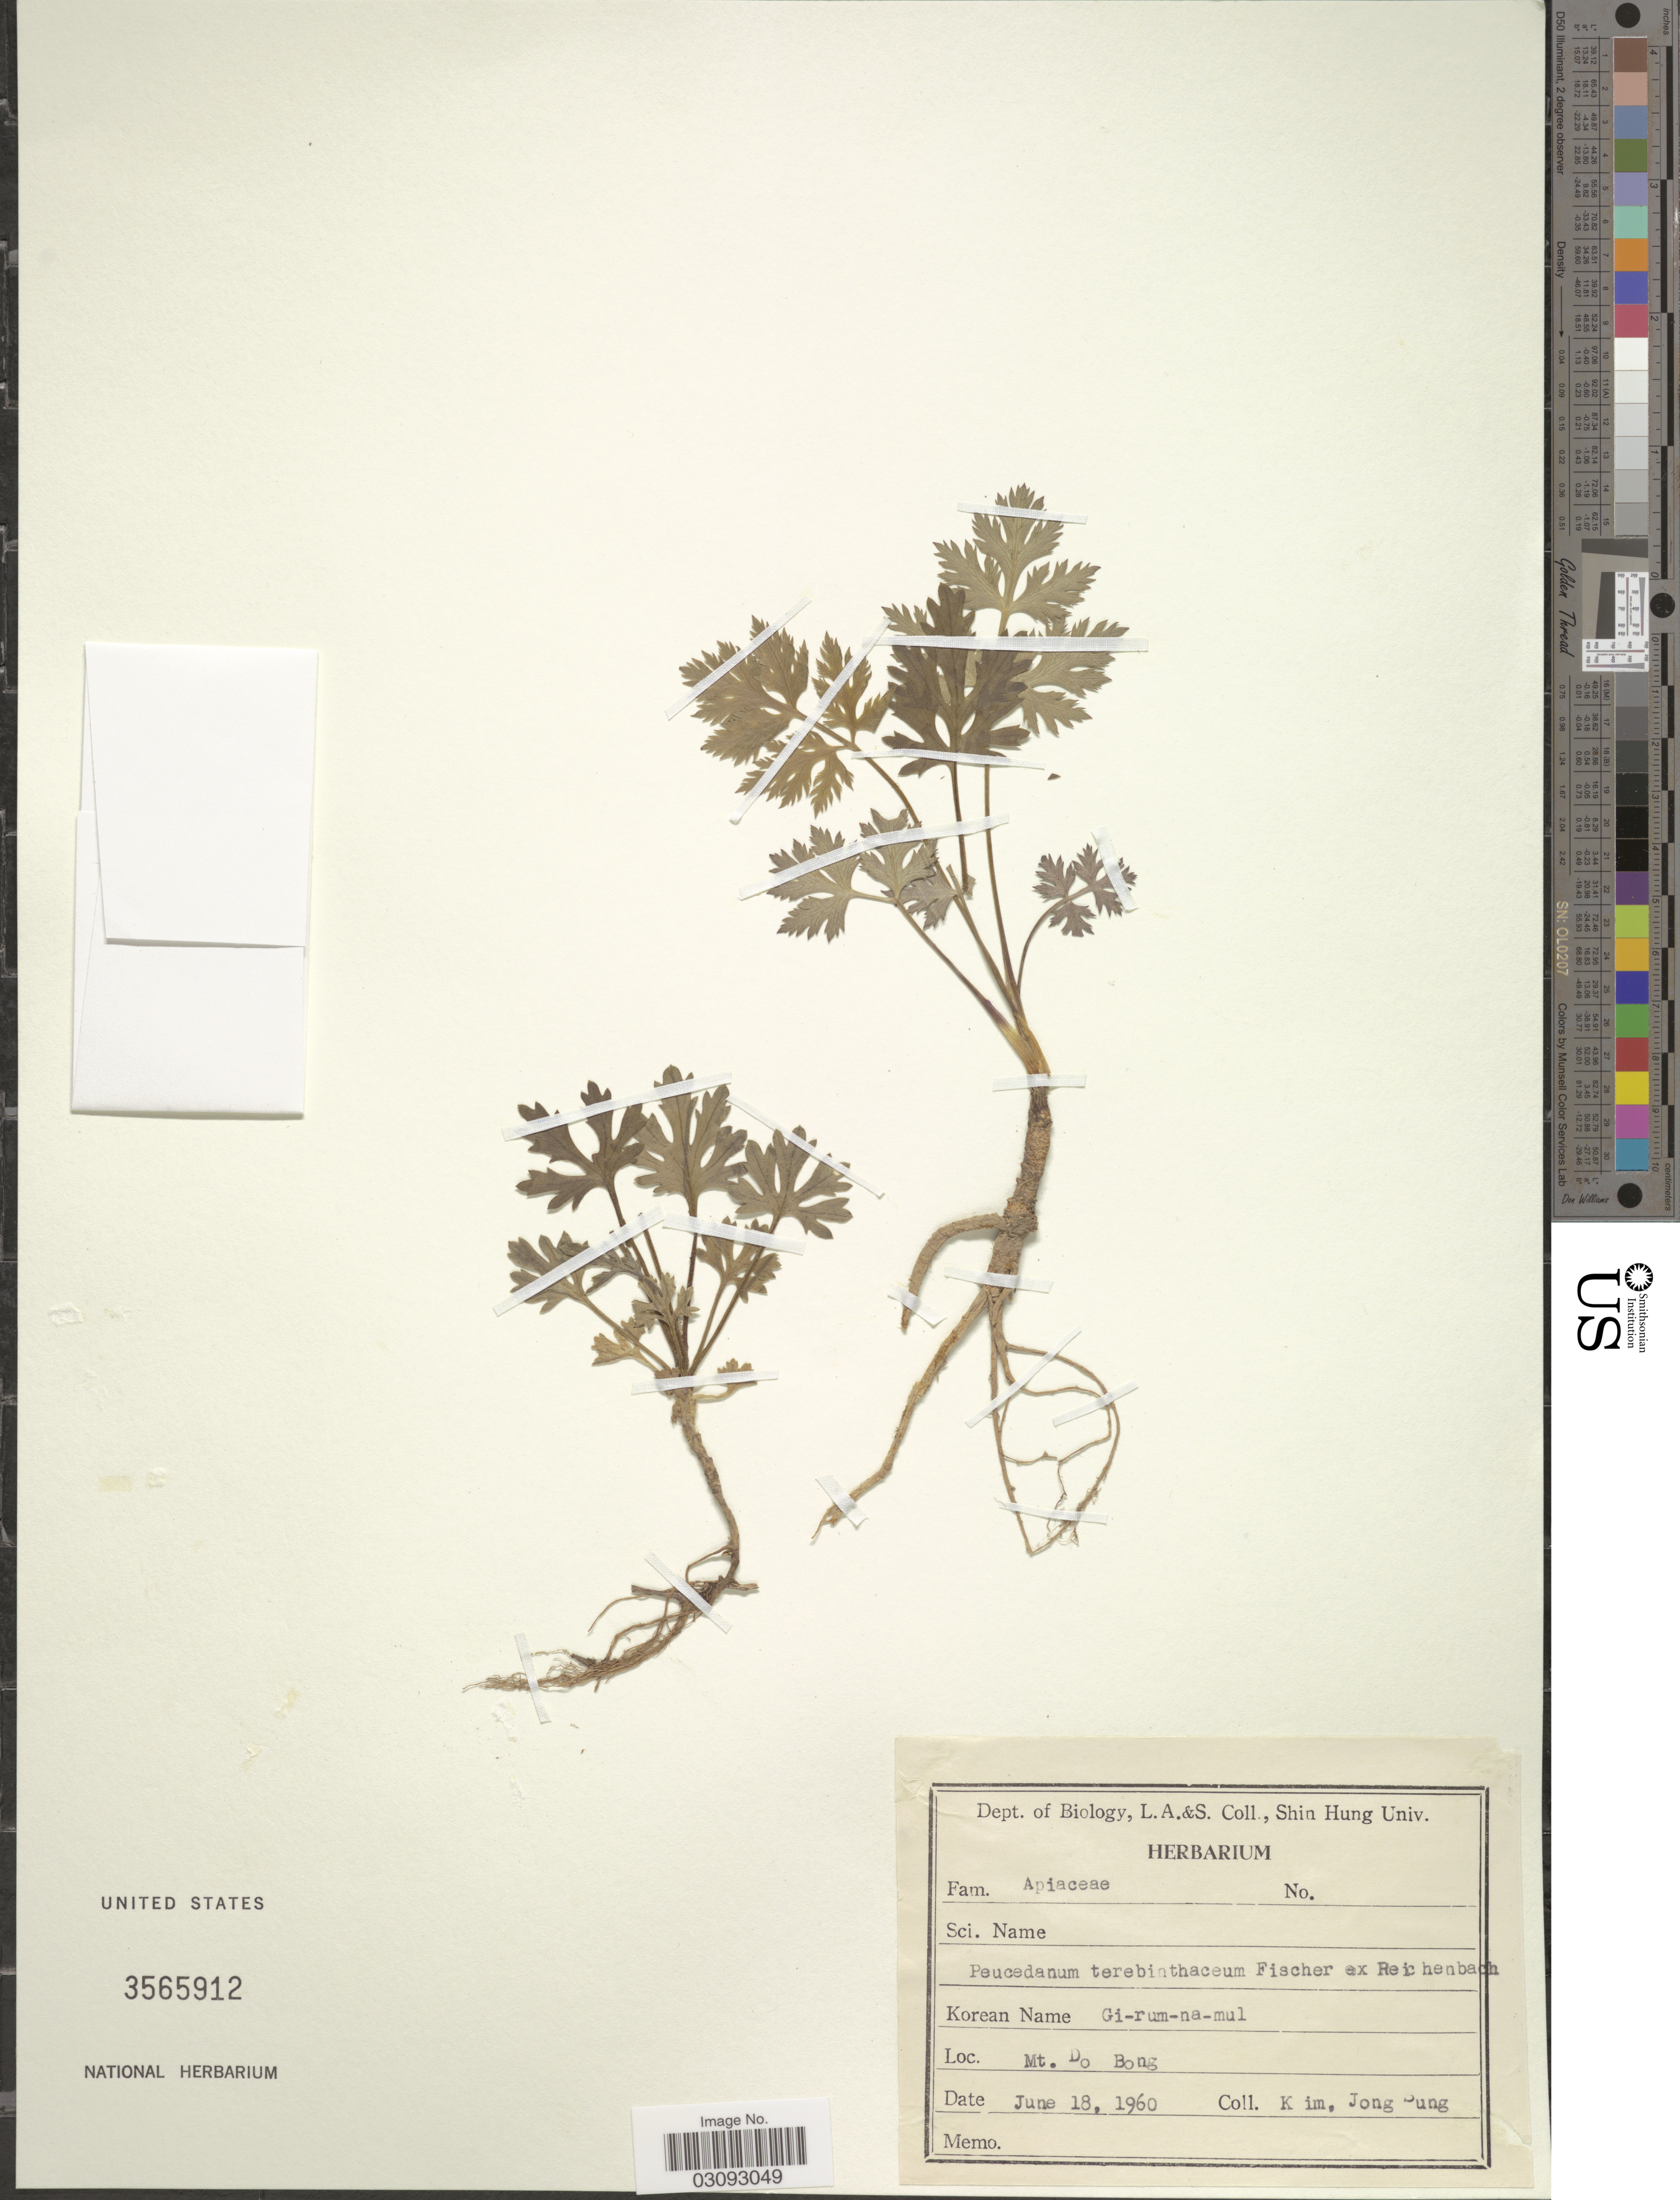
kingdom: Plantae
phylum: Tracheophyta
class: Magnoliopsida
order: Apiales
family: Apiaceae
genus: Peucedanum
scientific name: Peucedanum terebinthaceum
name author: (Fisch. ex Trevir.) Ledeb.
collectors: K. Jong Sung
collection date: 1960-06-18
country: South Korea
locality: Mt. Do Bong.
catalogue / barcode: US 3565912